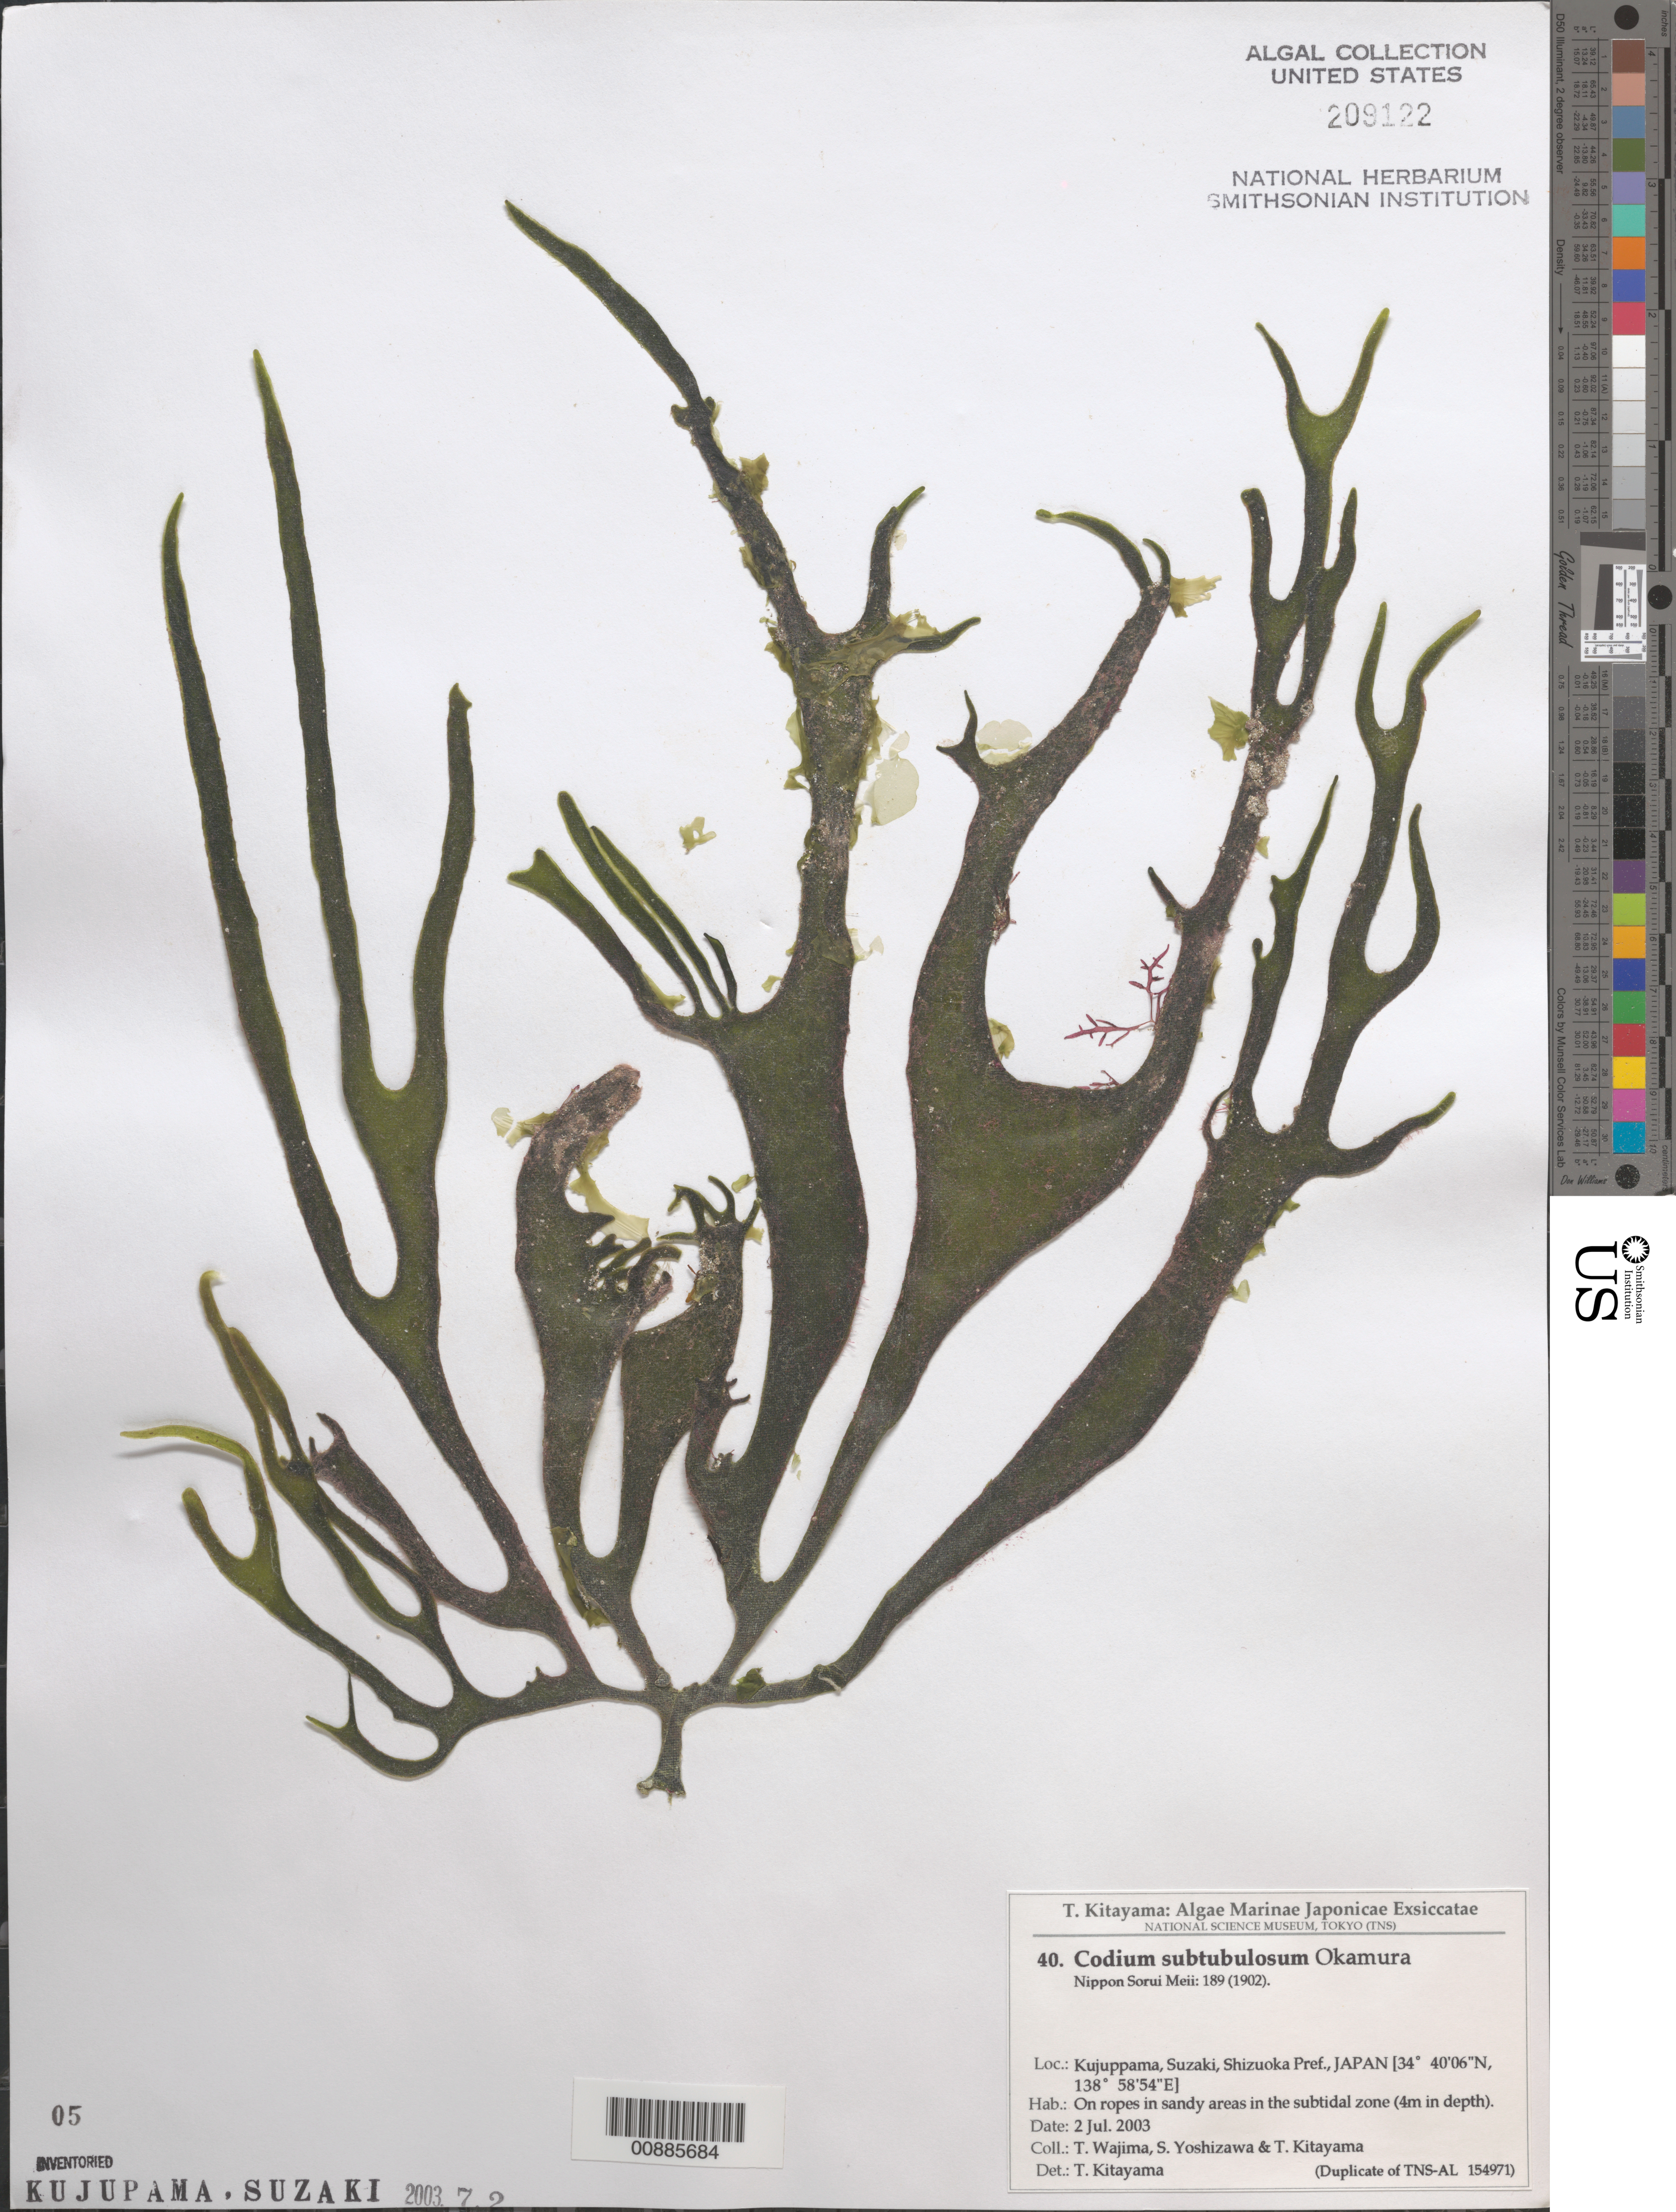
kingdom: Plantae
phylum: Chlorophyta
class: Ulvophyceae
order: Bryopsidales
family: Codiaceae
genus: Codium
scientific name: Codium subtubulosum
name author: Okamura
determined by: Kitayama, T.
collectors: T. Wajima, S. Yoshizawa & T. Kitayama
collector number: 40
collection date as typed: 02 Jul 2003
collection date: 2003-07-02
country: Japan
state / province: Sizuoka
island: Honshu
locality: Kujuppama, Suzaki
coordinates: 34 40' 06" N, 138 58' 54" E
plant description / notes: Kitayama, T., Algae Marinae Japonicae Exsiccatae, Fasc. II (Nos. 26-50)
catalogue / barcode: US 209122